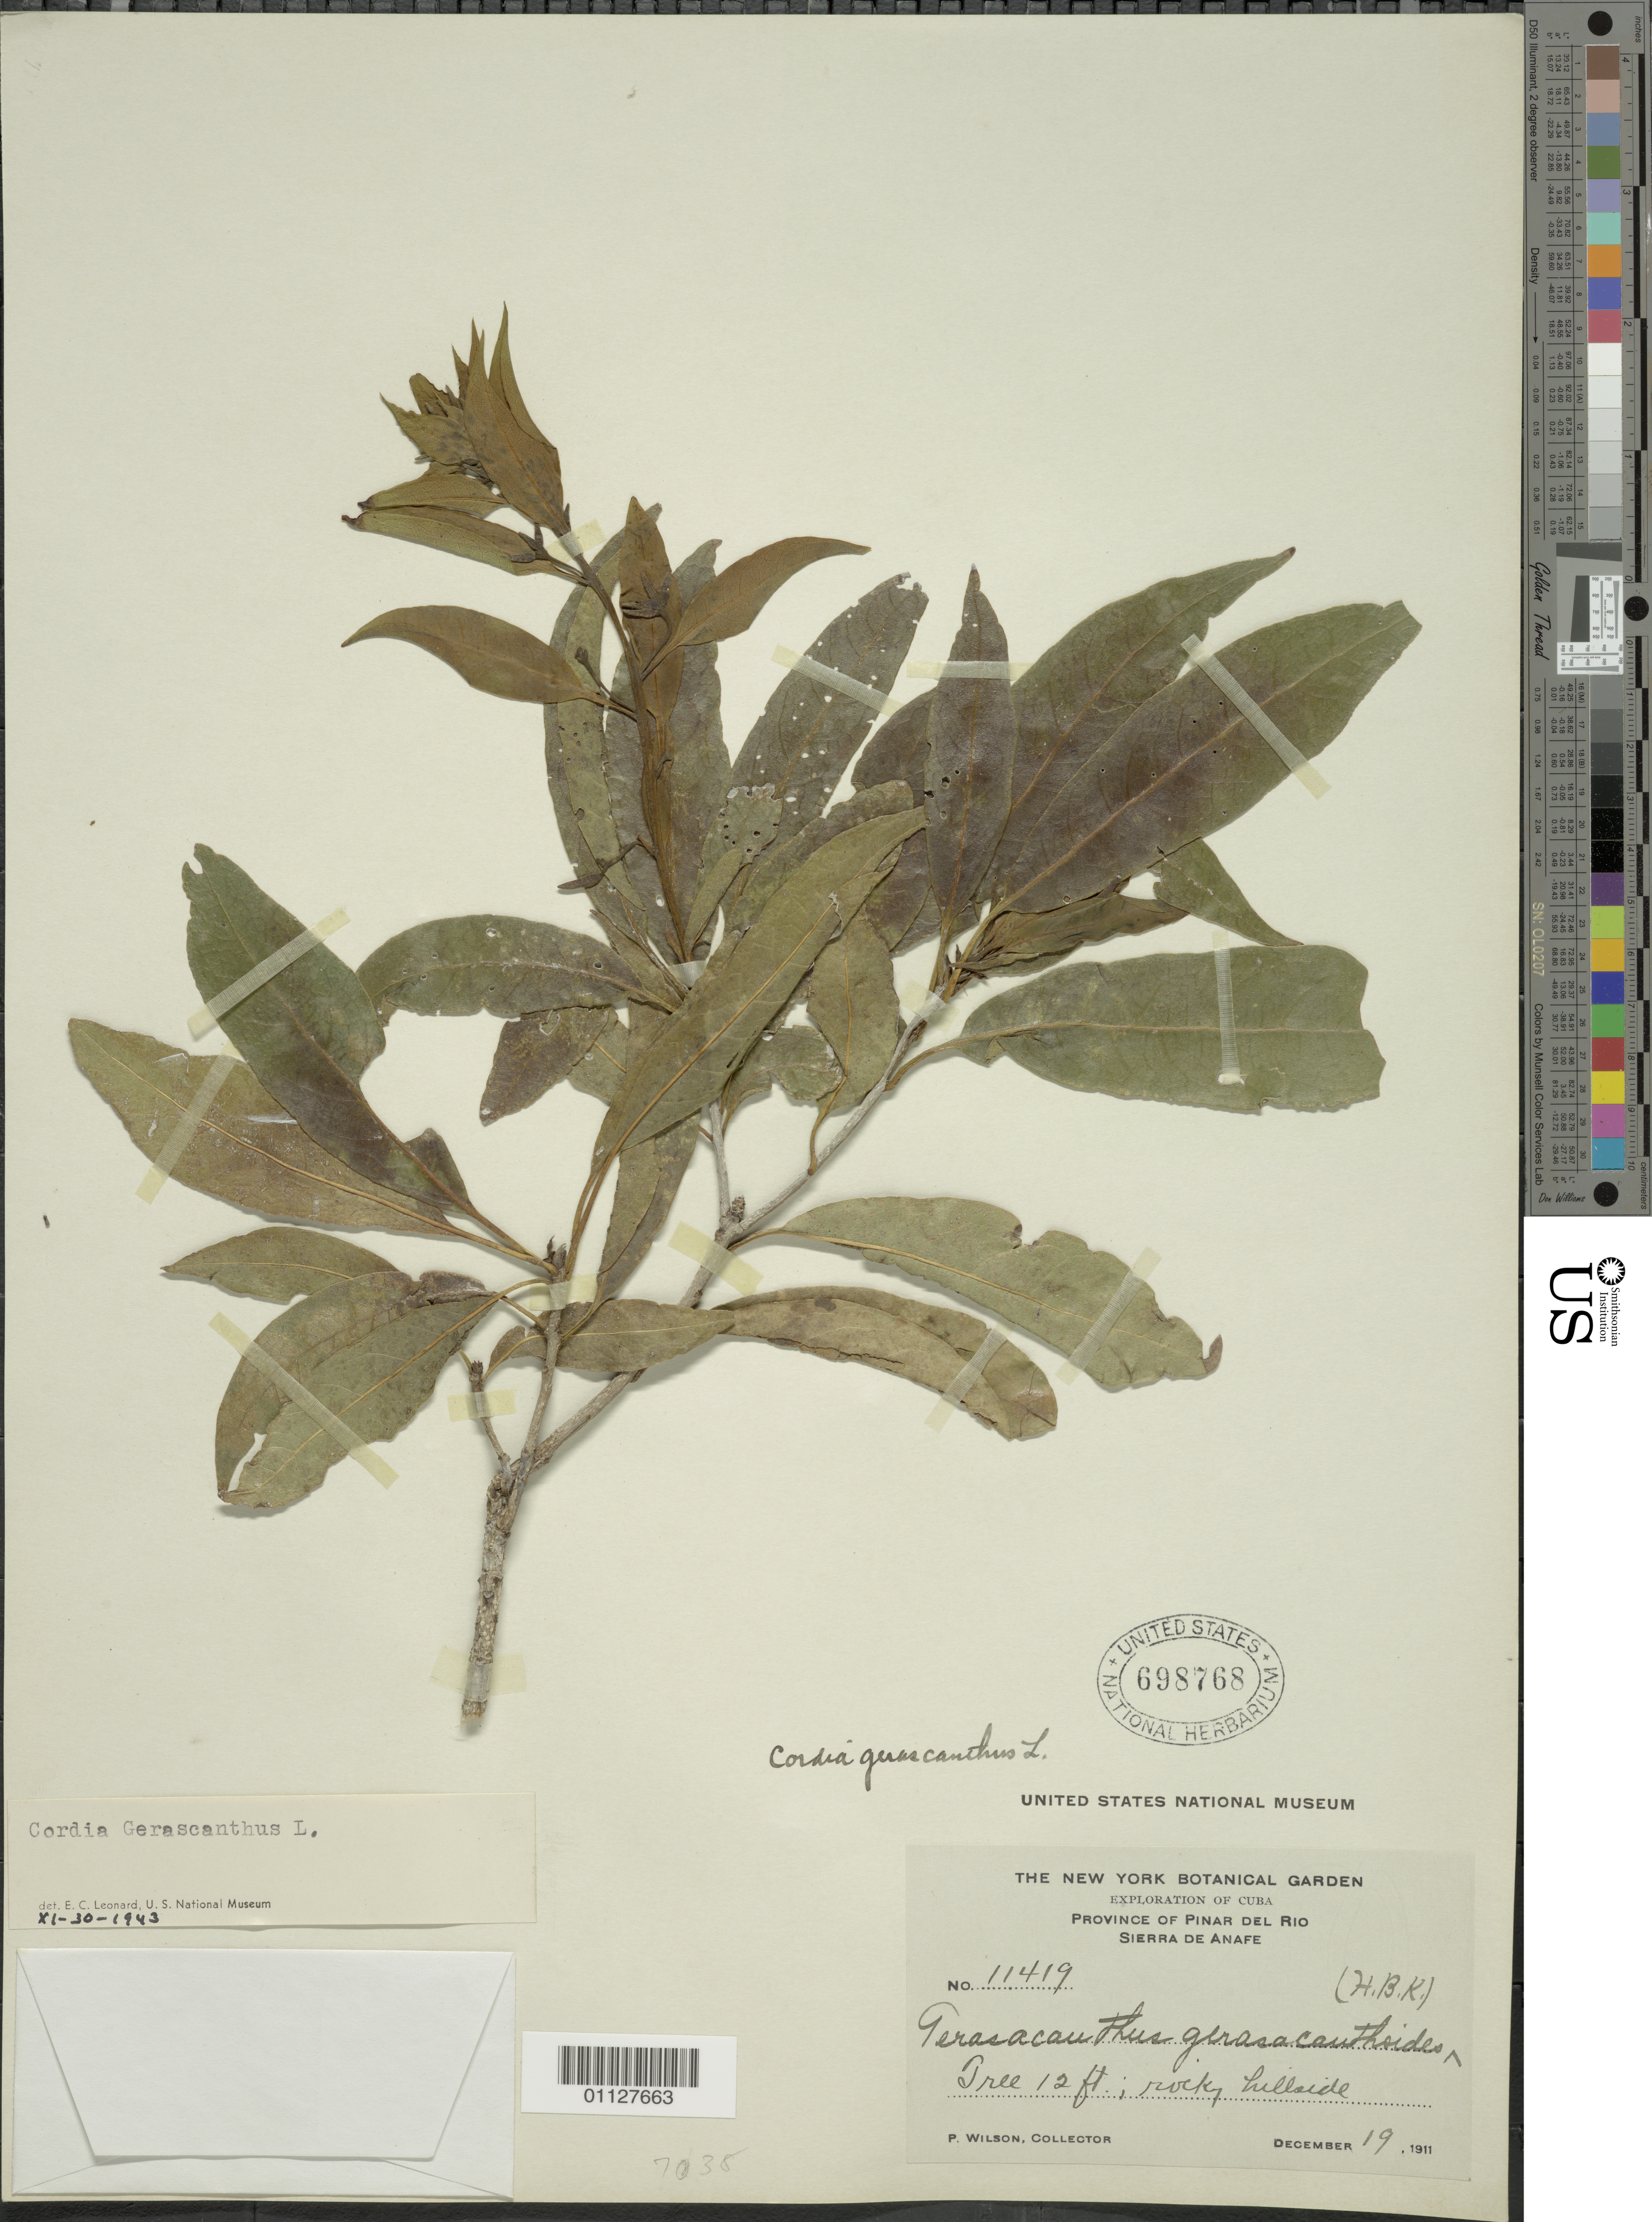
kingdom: Plantae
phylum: Tracheophyta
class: Magnoliopsida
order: Boraginales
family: Cordiaceae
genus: Cordia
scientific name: Cordia gerascanthus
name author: L.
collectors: P. Wilson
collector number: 11419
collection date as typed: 19 Dec 1911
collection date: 1911-12-19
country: Cuba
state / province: Pinar del Rio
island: Cuba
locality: Sierra de Anafe Rocky hillside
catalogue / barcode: US 698768